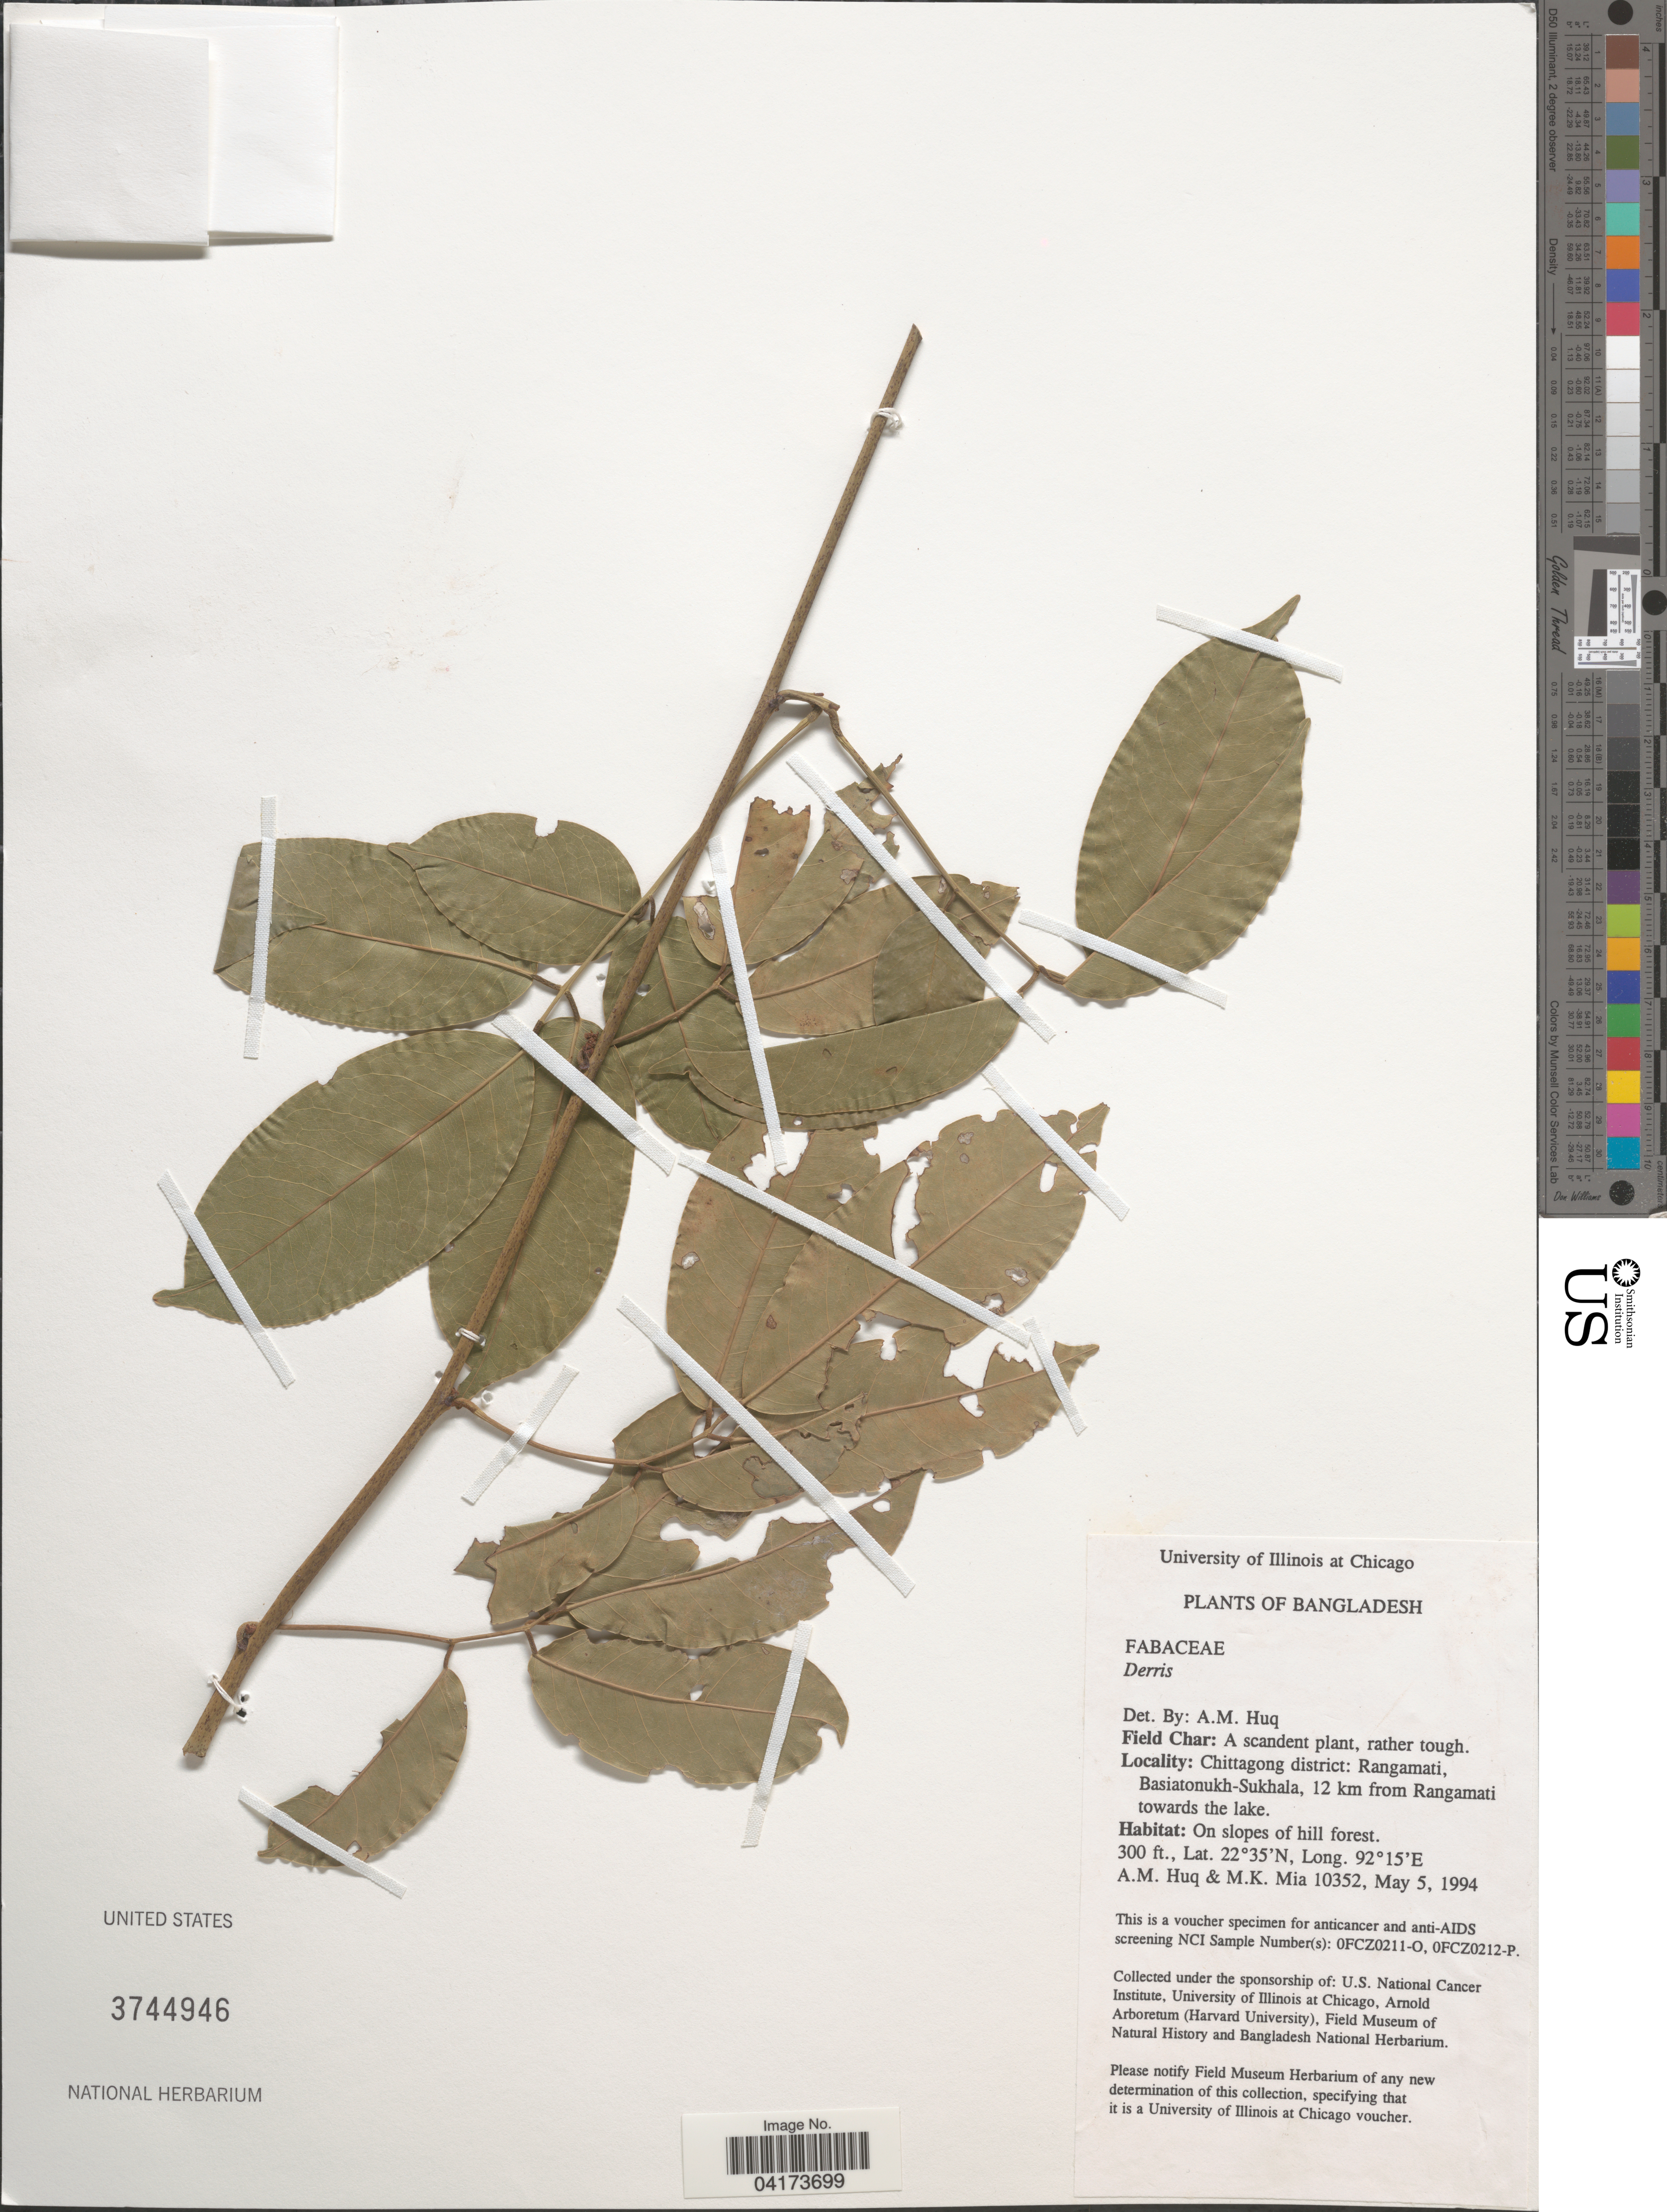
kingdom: Plantae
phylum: Tracheophyta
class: Magnoliopsida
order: Fabales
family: Fabaceae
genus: Derris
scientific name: Derris sp.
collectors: A. M. Huq & M. Mia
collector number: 10352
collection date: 1994-05-05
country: Bangladesh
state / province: Chittagong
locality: Chittagong district: Rangamati, Basiatonukh-Sukhala, 12 km from Rangamati towards the lake.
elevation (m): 91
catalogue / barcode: US 3744946